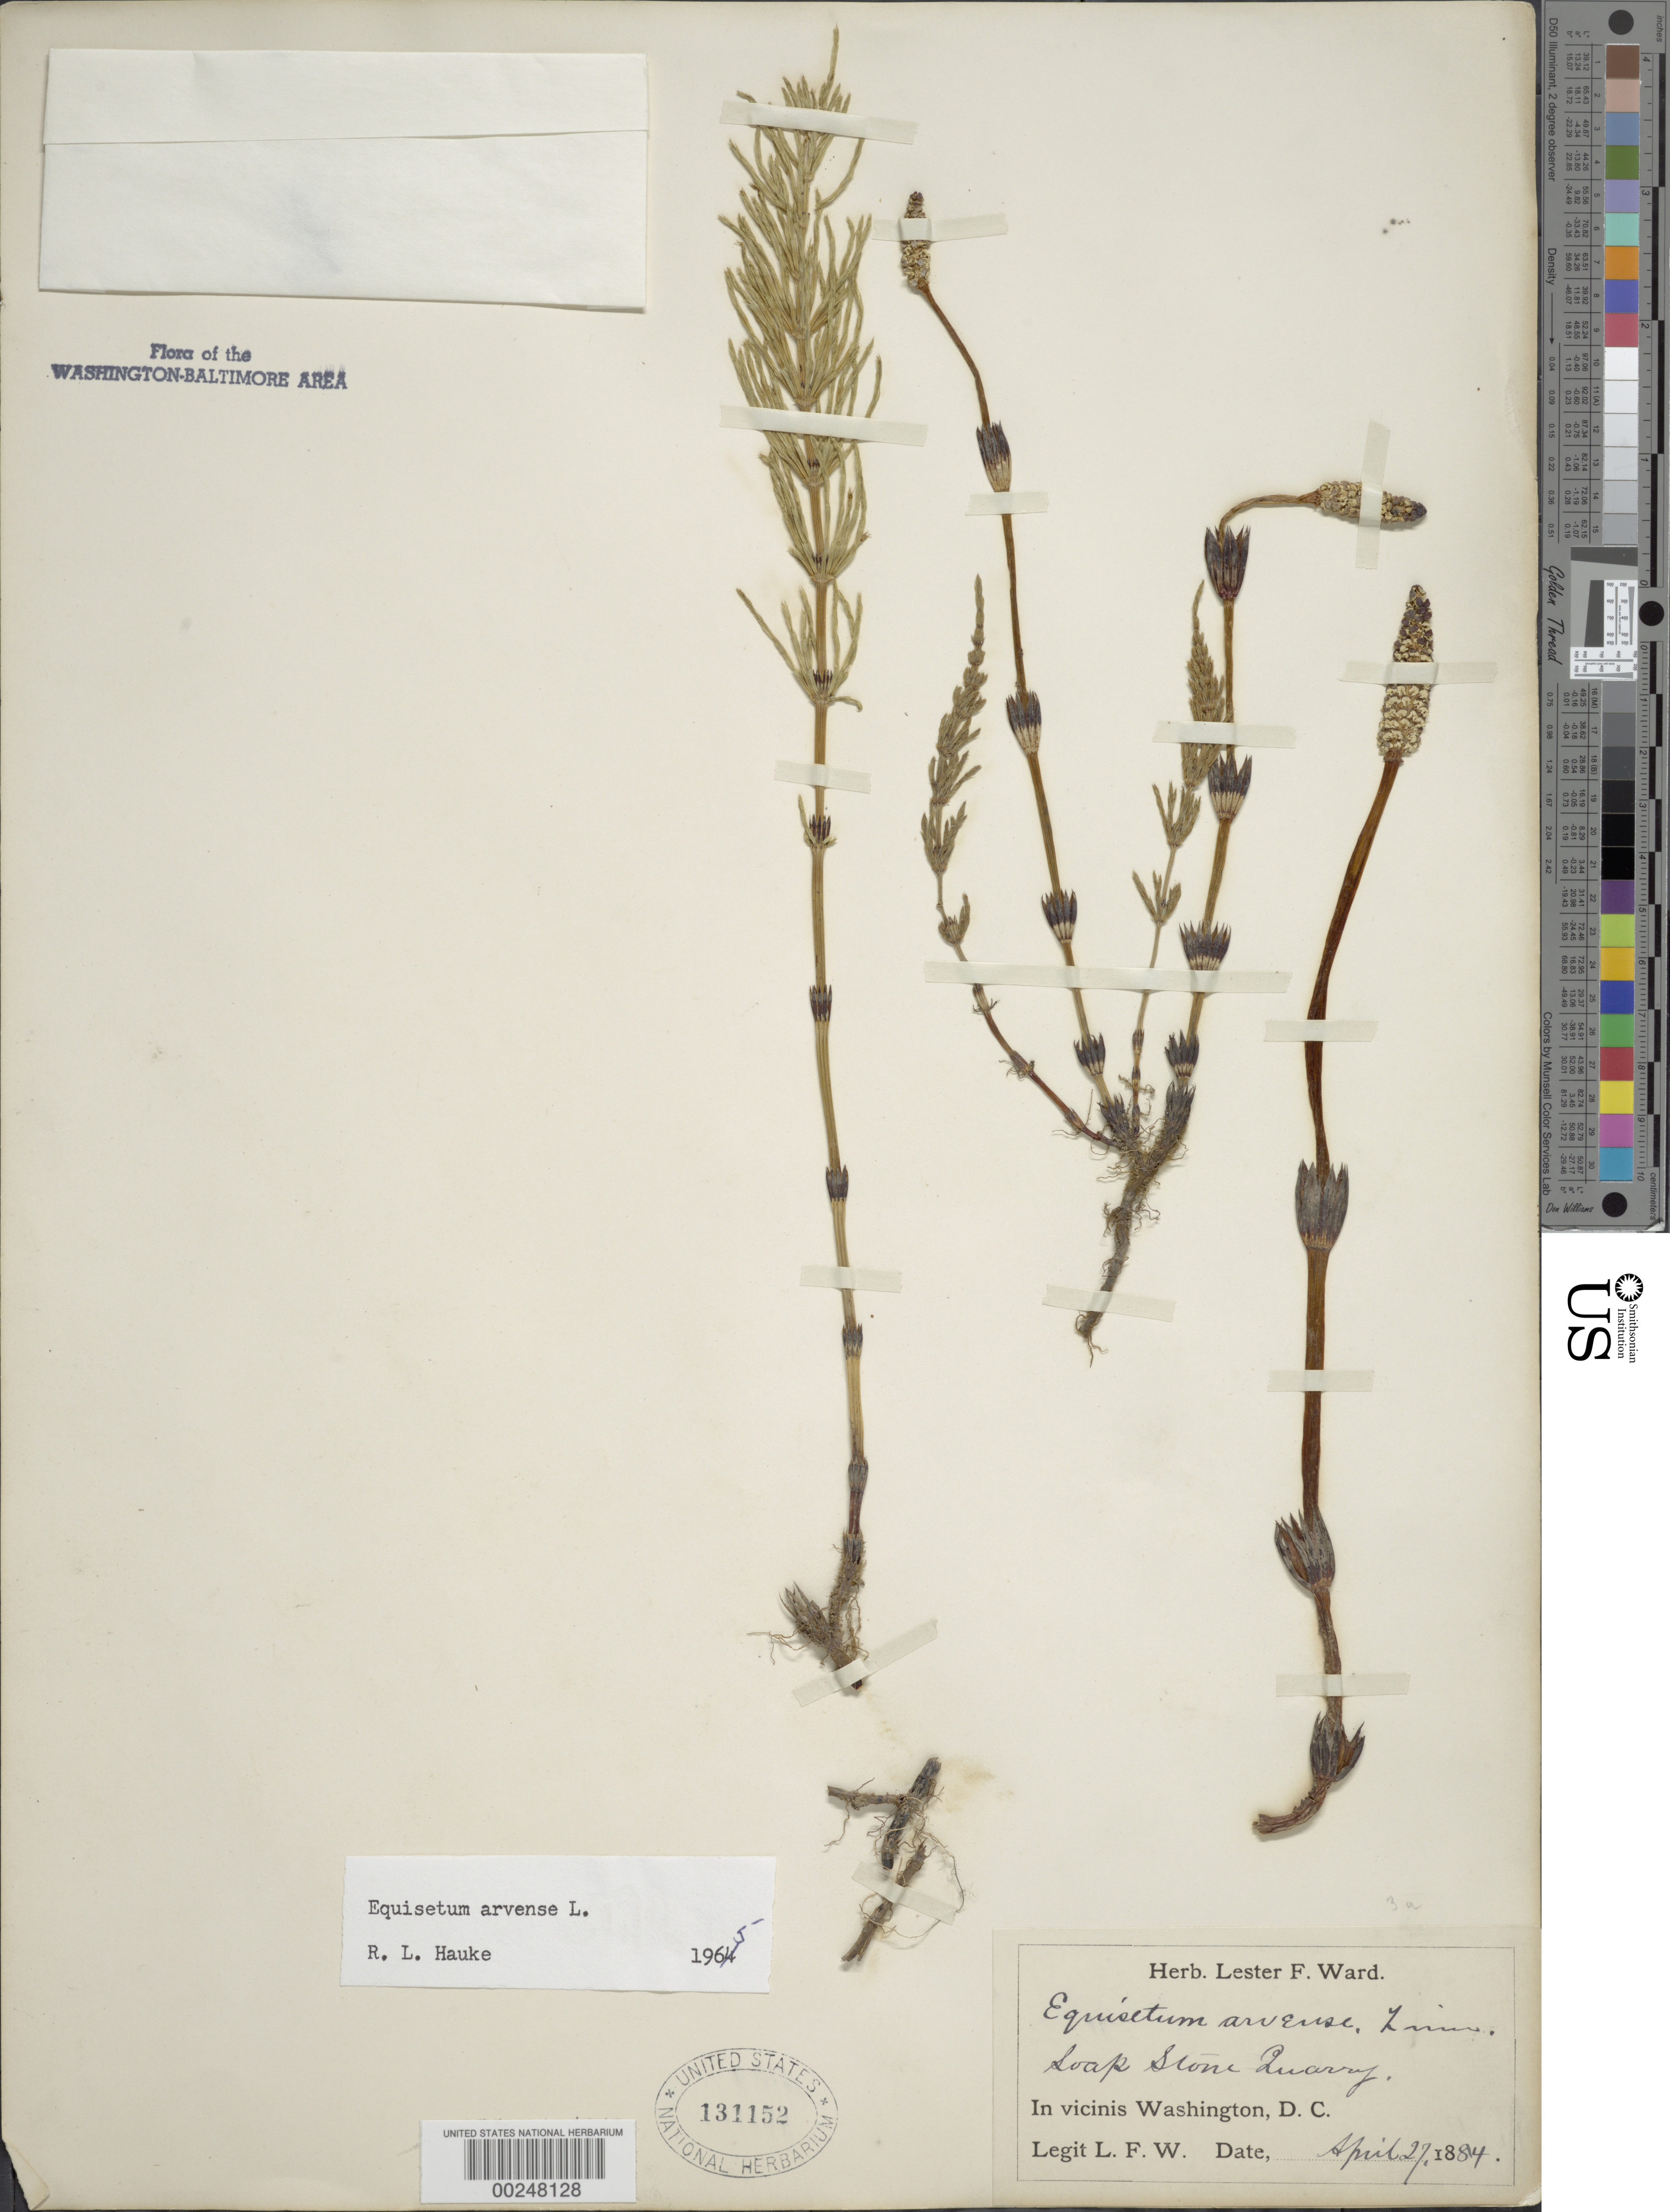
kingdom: Plantae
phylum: Tracheophyta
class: Polypodiopsida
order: Equisetales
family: Equisetaceae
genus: Equisetum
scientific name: Equisetum arvense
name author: L.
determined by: Hauke, R. L.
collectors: L. F. Ward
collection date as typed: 27 Apr 1884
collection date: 1884-04-27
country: United States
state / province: District of Columbia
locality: Soapstone Quarry Rock Creek Park and Vicinity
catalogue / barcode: US 131152